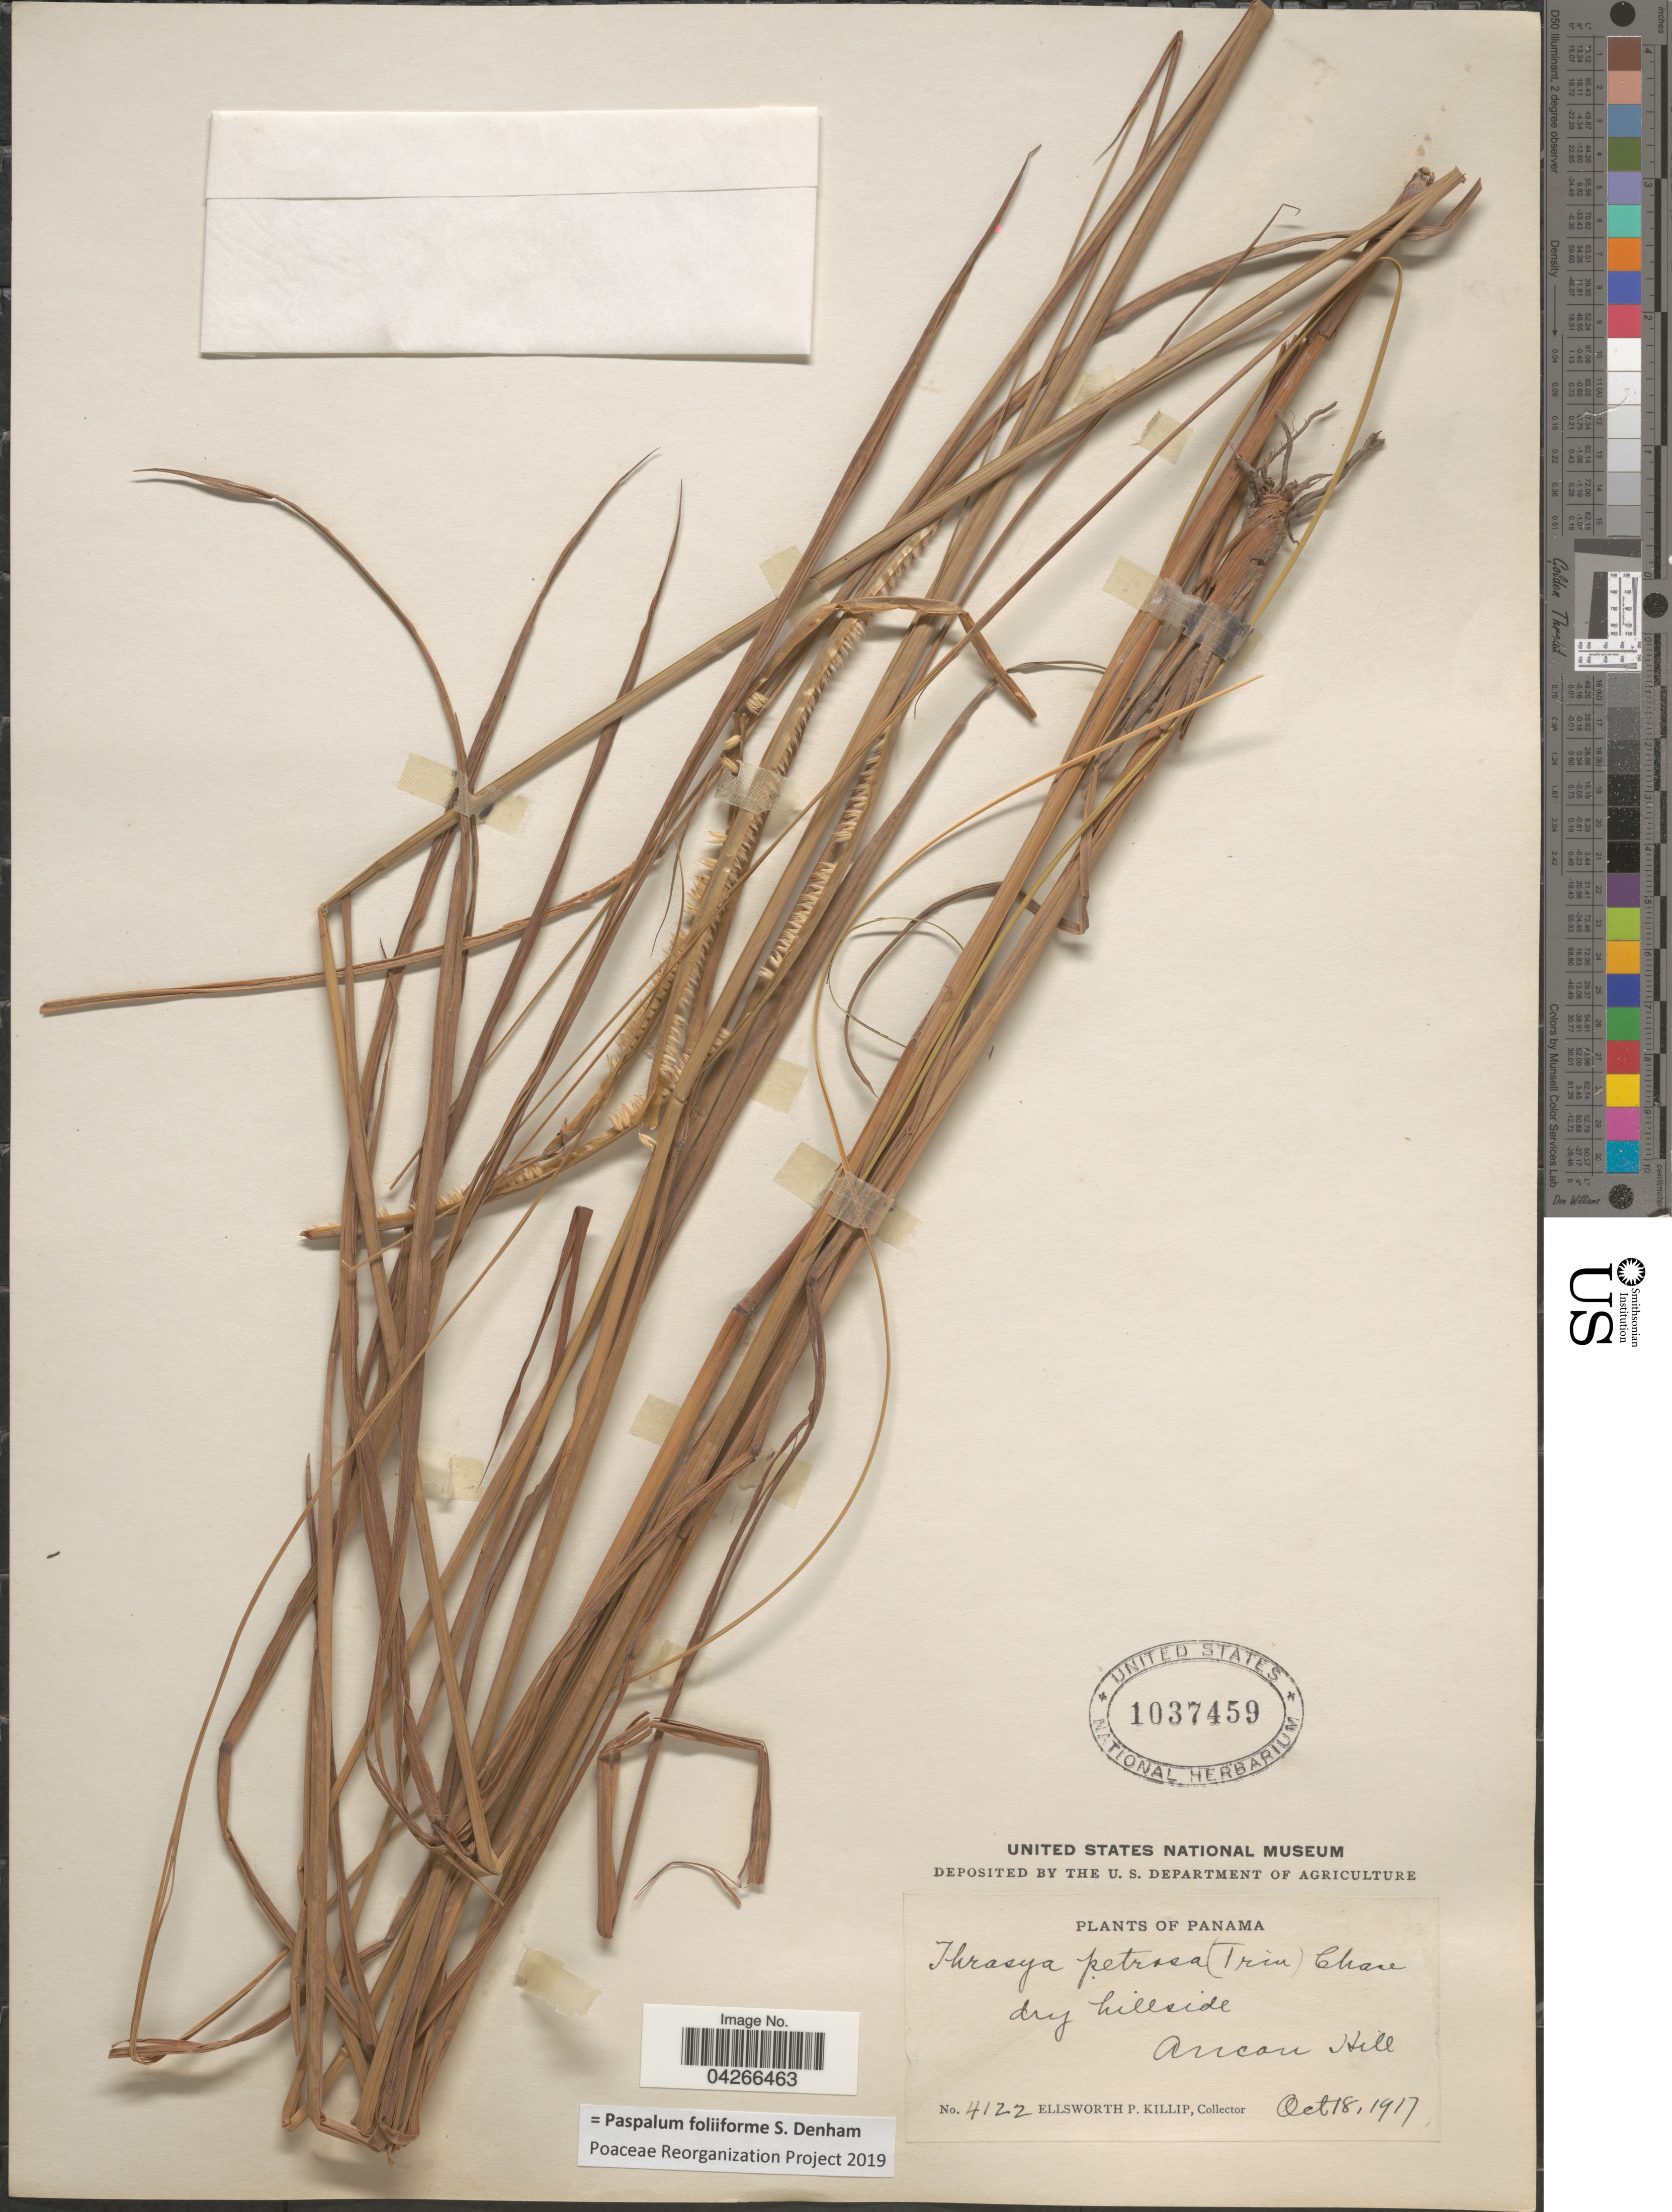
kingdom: Plantae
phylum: Tracheophyta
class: Liliopsida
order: Poales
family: Poaceae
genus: Paspalum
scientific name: Paspalum foliiforme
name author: S. Denham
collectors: E. P. Killip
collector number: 4122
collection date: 1917-10-18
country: Panama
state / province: Panamá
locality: Dry hillside. Ancon Hill.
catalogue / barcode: US 1037459